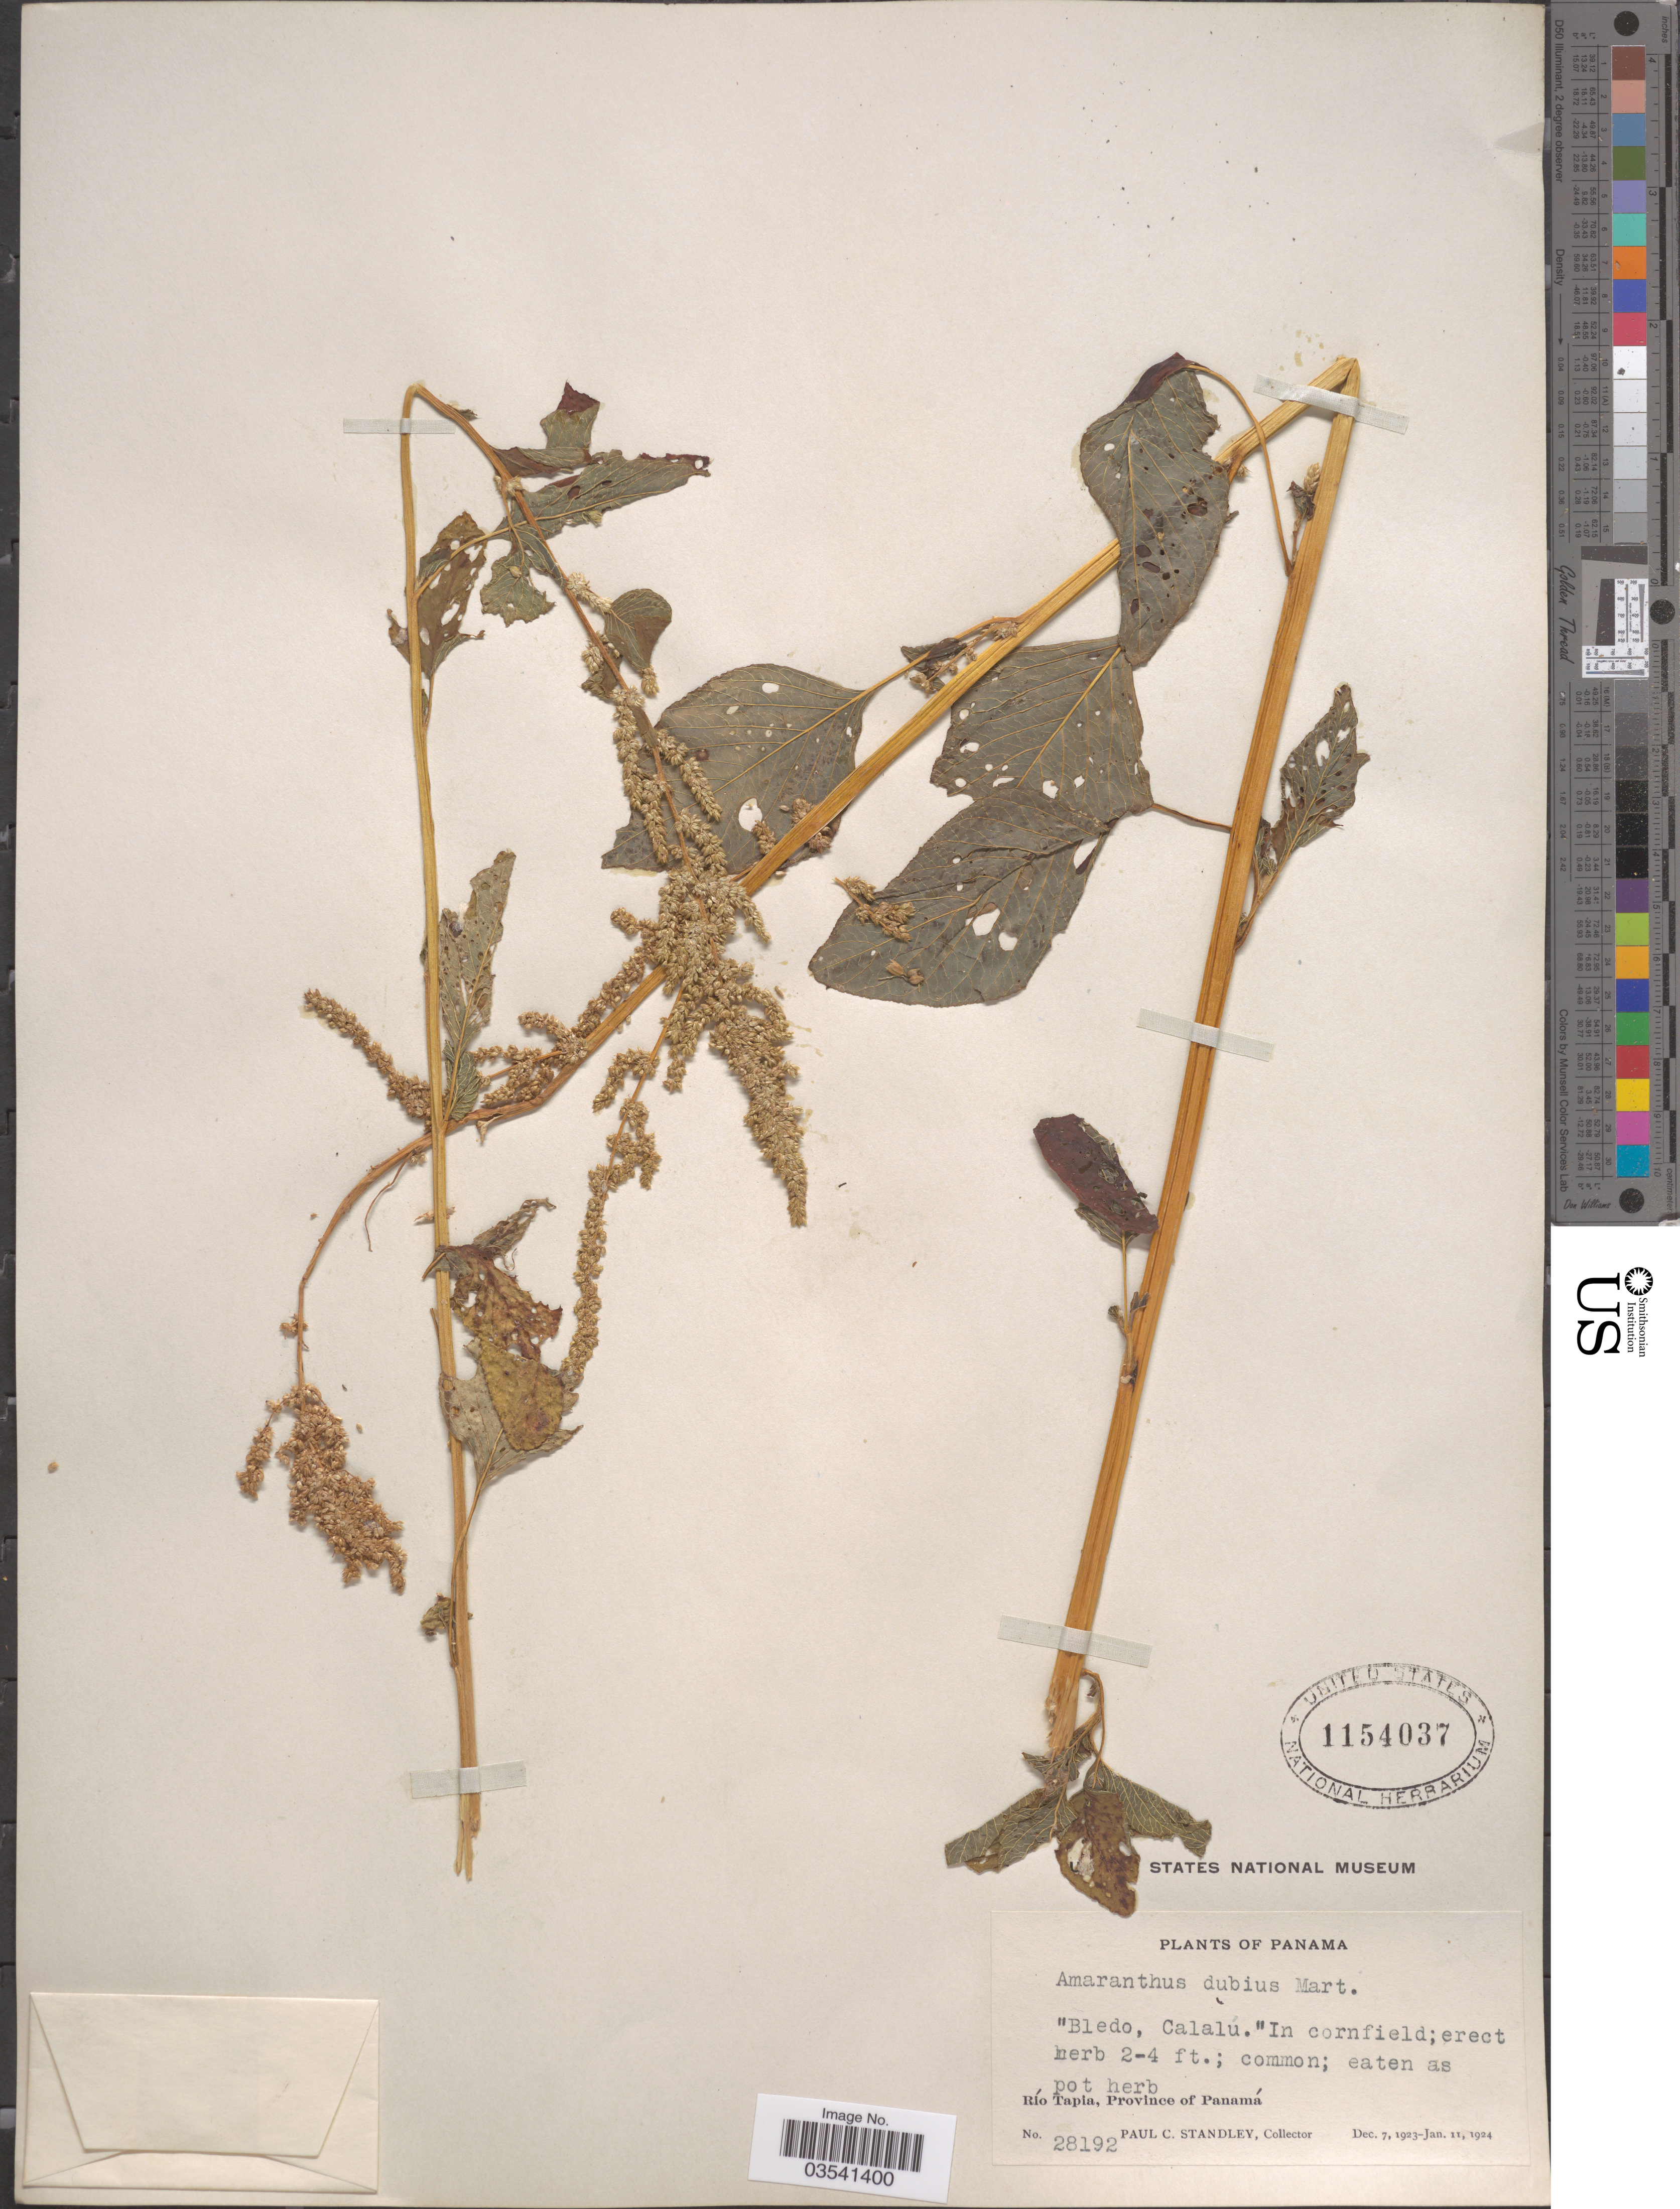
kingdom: Plantae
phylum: Tracheophyta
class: Magnoliopsida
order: Caryophyllales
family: Amaranthaceae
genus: Amaranthus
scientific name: Amaranthus dubius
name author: Mart. ex Thell.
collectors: P. C. Standley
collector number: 28192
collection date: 1923-12-07/1924-01-11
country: Panama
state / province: Panamá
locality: Río Tapia.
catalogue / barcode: US 1154037